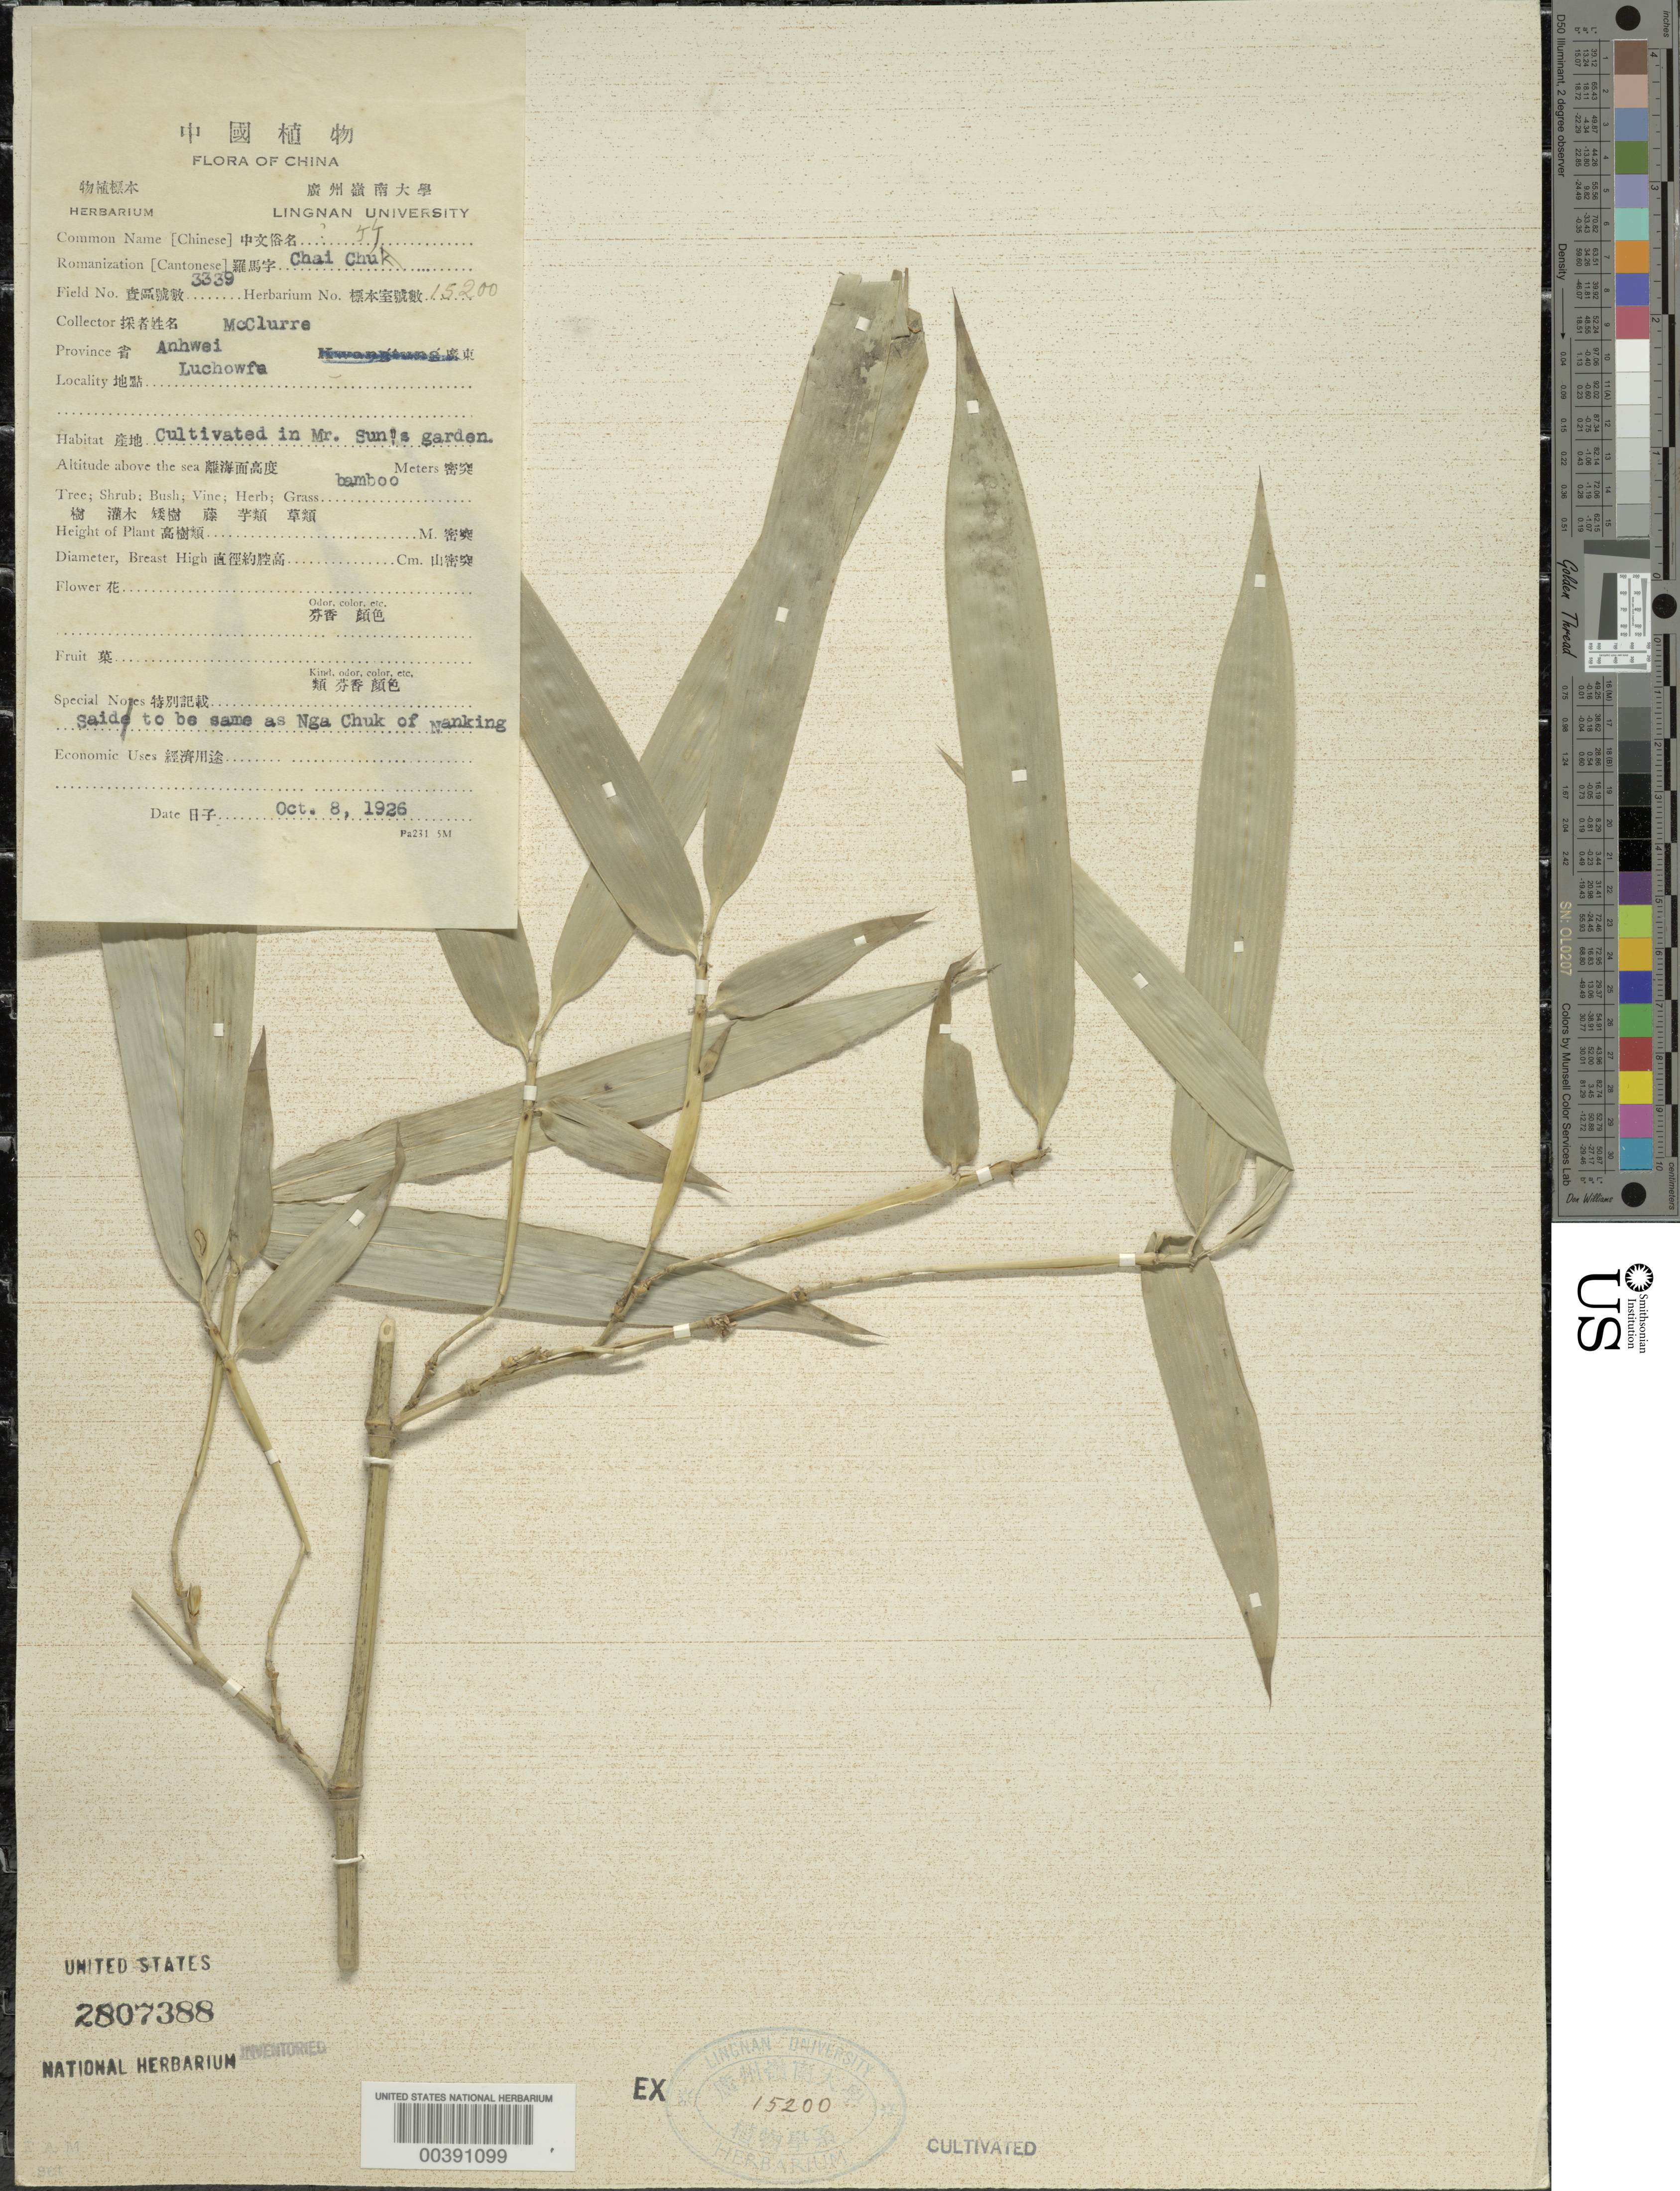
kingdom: Plantae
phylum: Tracheophyta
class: Liliopsida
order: Poales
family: Poaceae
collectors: F. A. McClure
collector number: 3339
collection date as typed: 08 Oct 1926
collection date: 1926-10-08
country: China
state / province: Anhui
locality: Luchowfa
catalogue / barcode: US 2807388